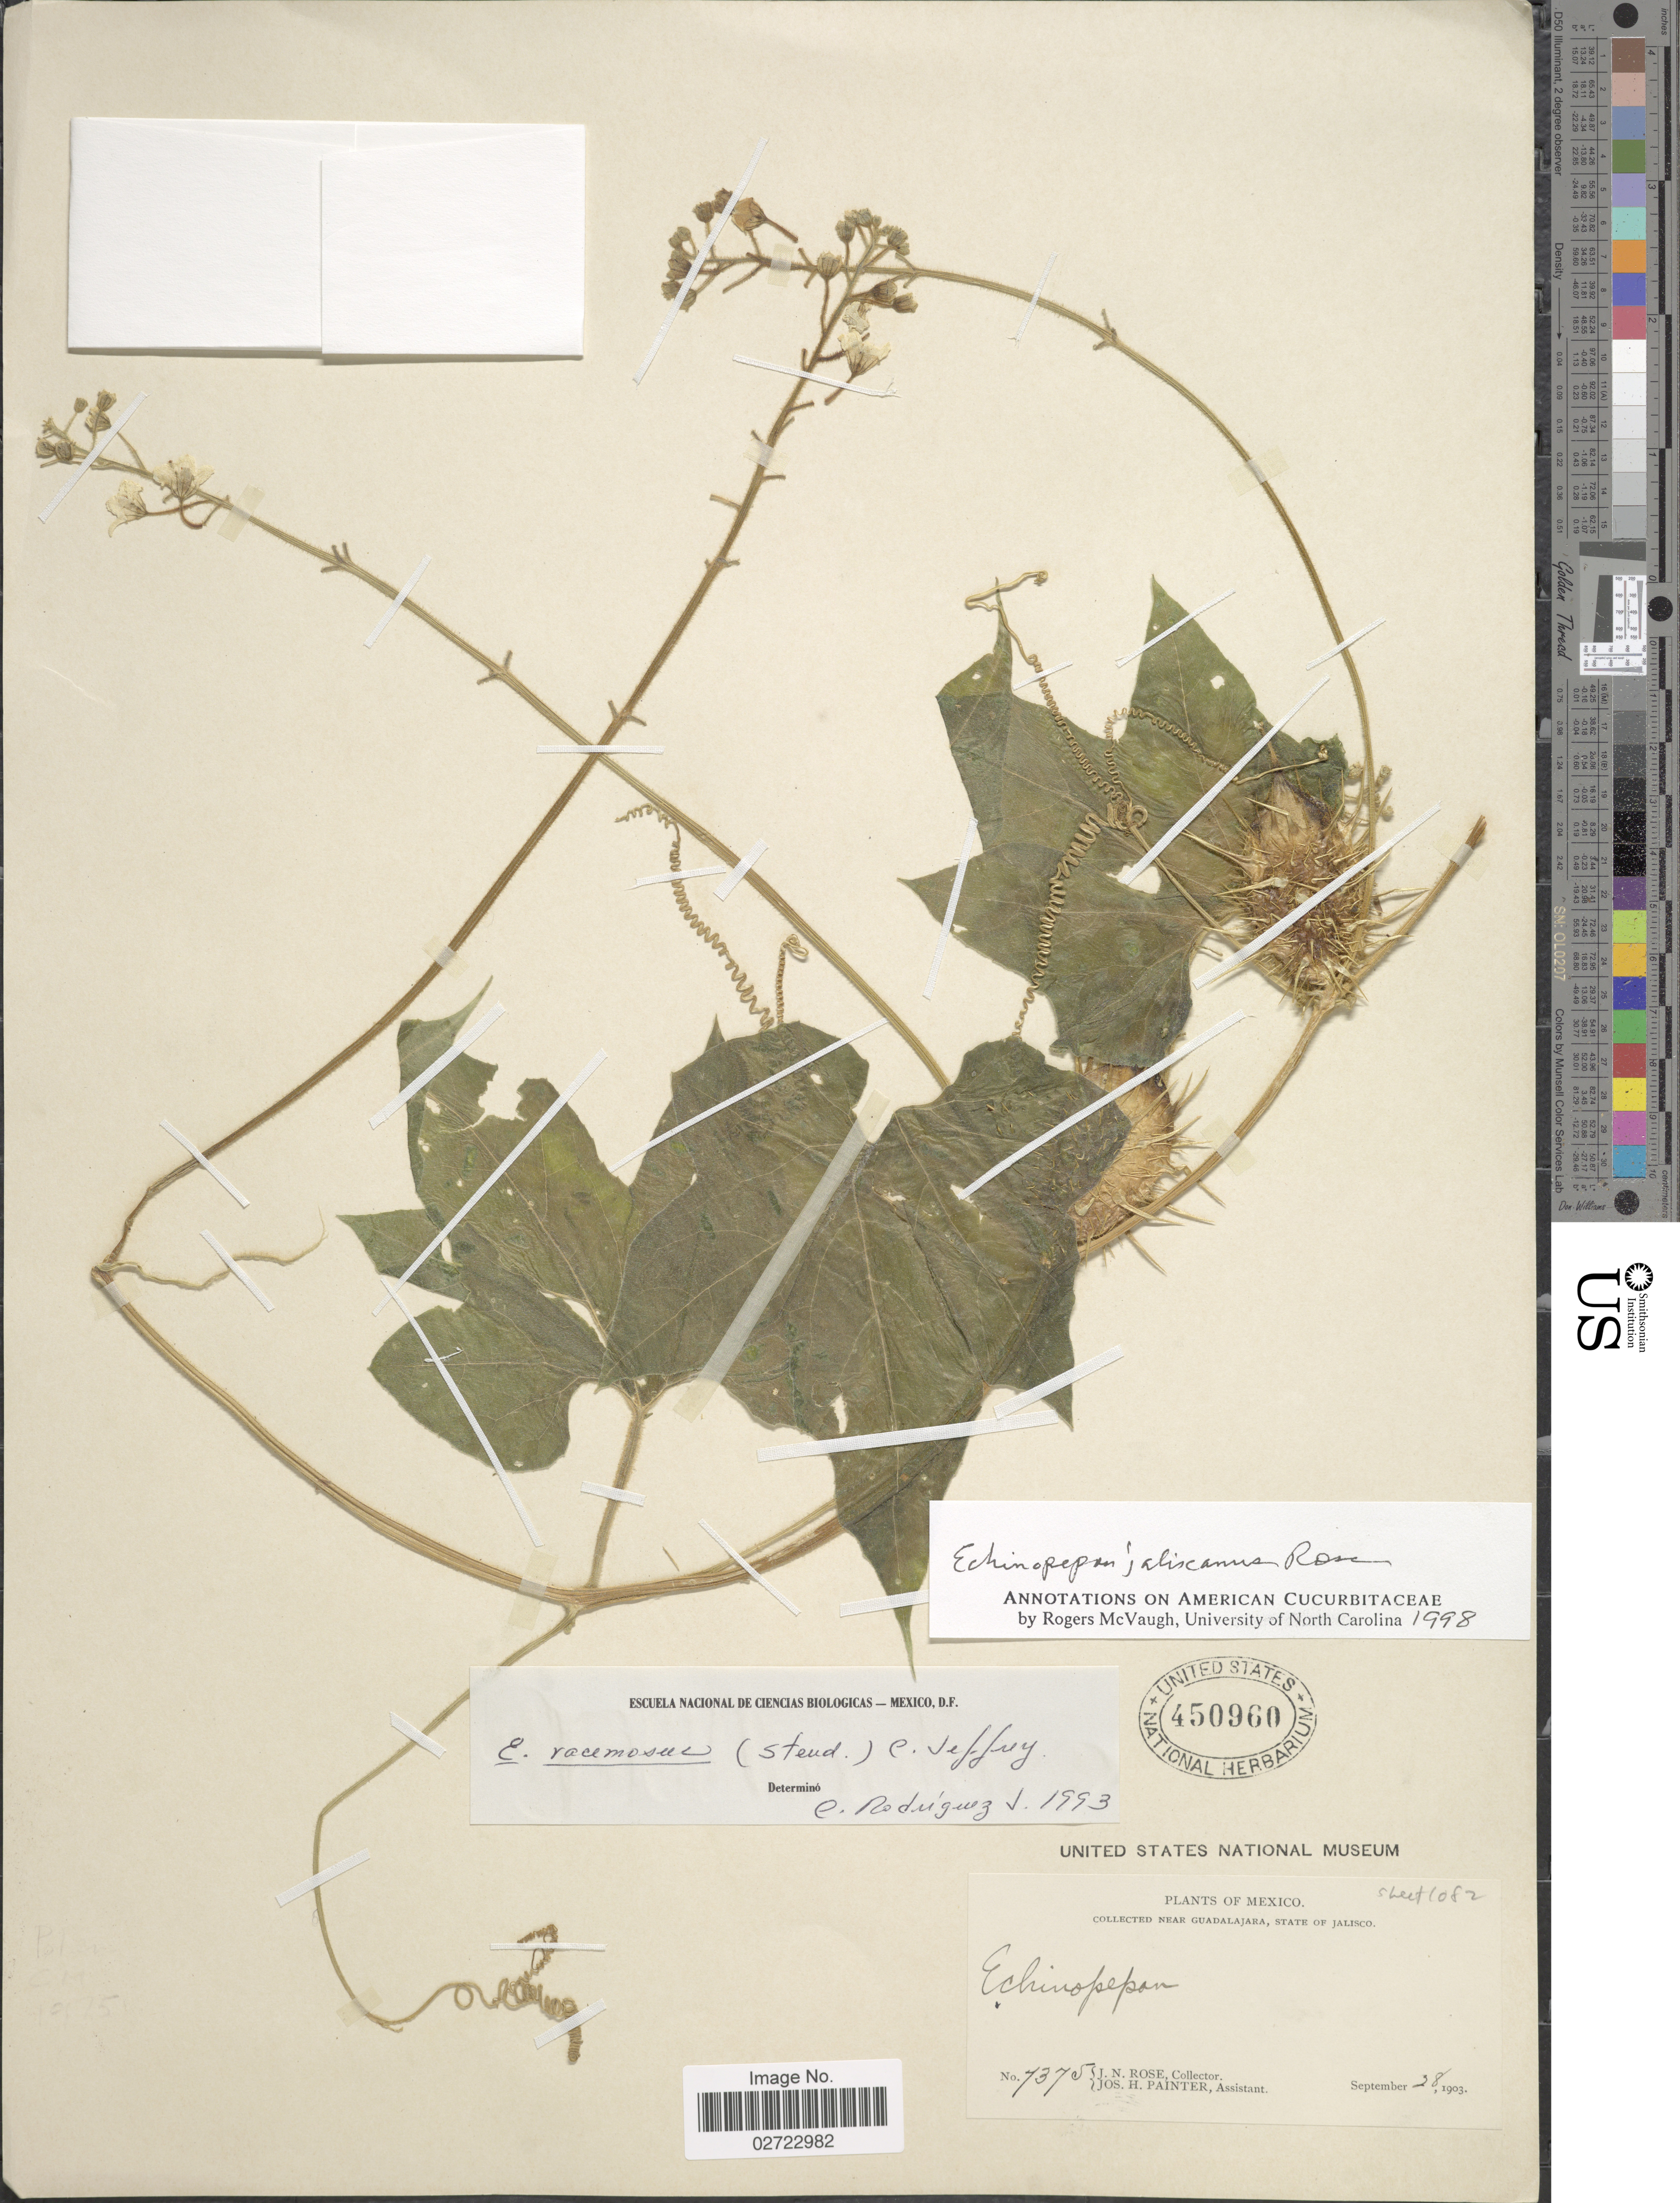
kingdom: Plantae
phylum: Tracheophyta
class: Magnoliopsida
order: Cucurbitales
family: Cucurbitaceae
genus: Echinopepon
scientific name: Echinopepon jaliscanus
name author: Rose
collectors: J. N. Rose & J. H. Painter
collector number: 7375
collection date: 1903-09-28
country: Mexico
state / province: Jalisco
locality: Near Guadalajara.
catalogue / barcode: US 450960